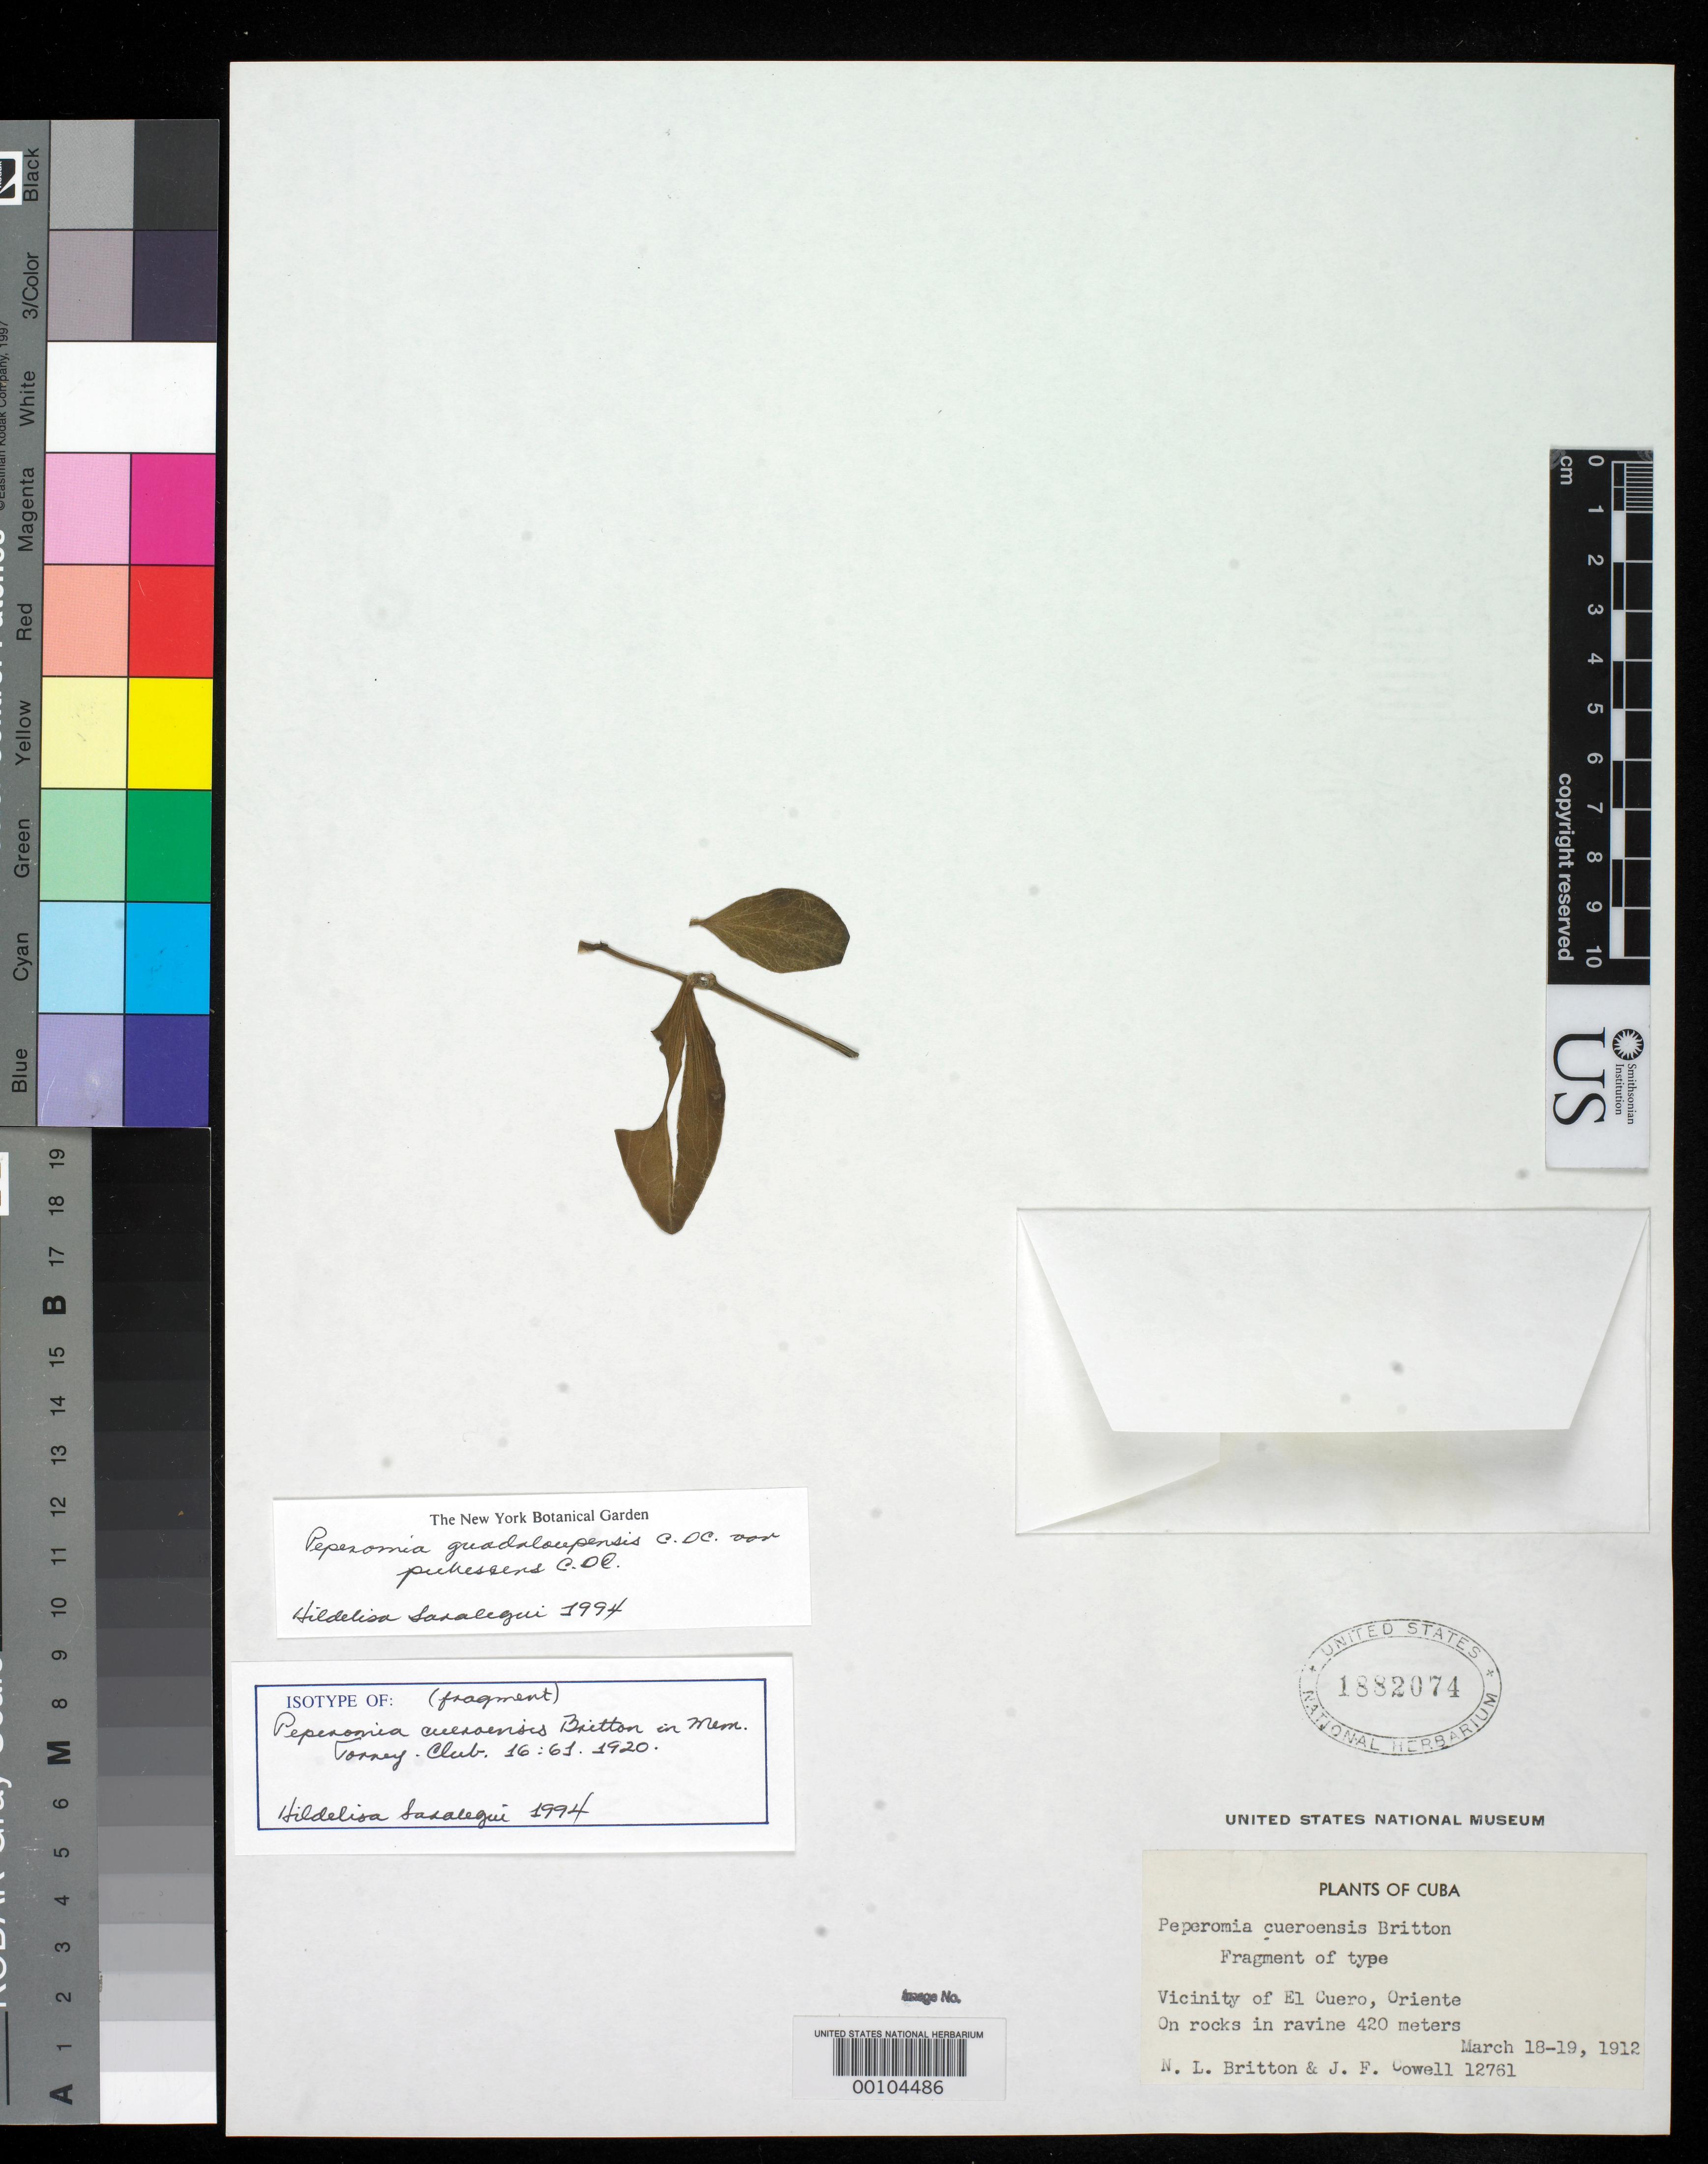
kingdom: Plantae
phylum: Tracheophyta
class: Magnoliopsida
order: Piperales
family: Piperaceae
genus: Peperomia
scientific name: Peperomia cueroensis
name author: Britton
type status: Type Fragment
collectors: N. Britton & J. F. Cowell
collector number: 12761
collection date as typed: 18 Mar 1912 to 19 Mar 1912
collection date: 1912-03-18/1912-03-19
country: Cuba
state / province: Oriente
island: Greater Antilles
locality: Vicinity of El Cuero.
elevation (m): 420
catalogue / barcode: US 1882074